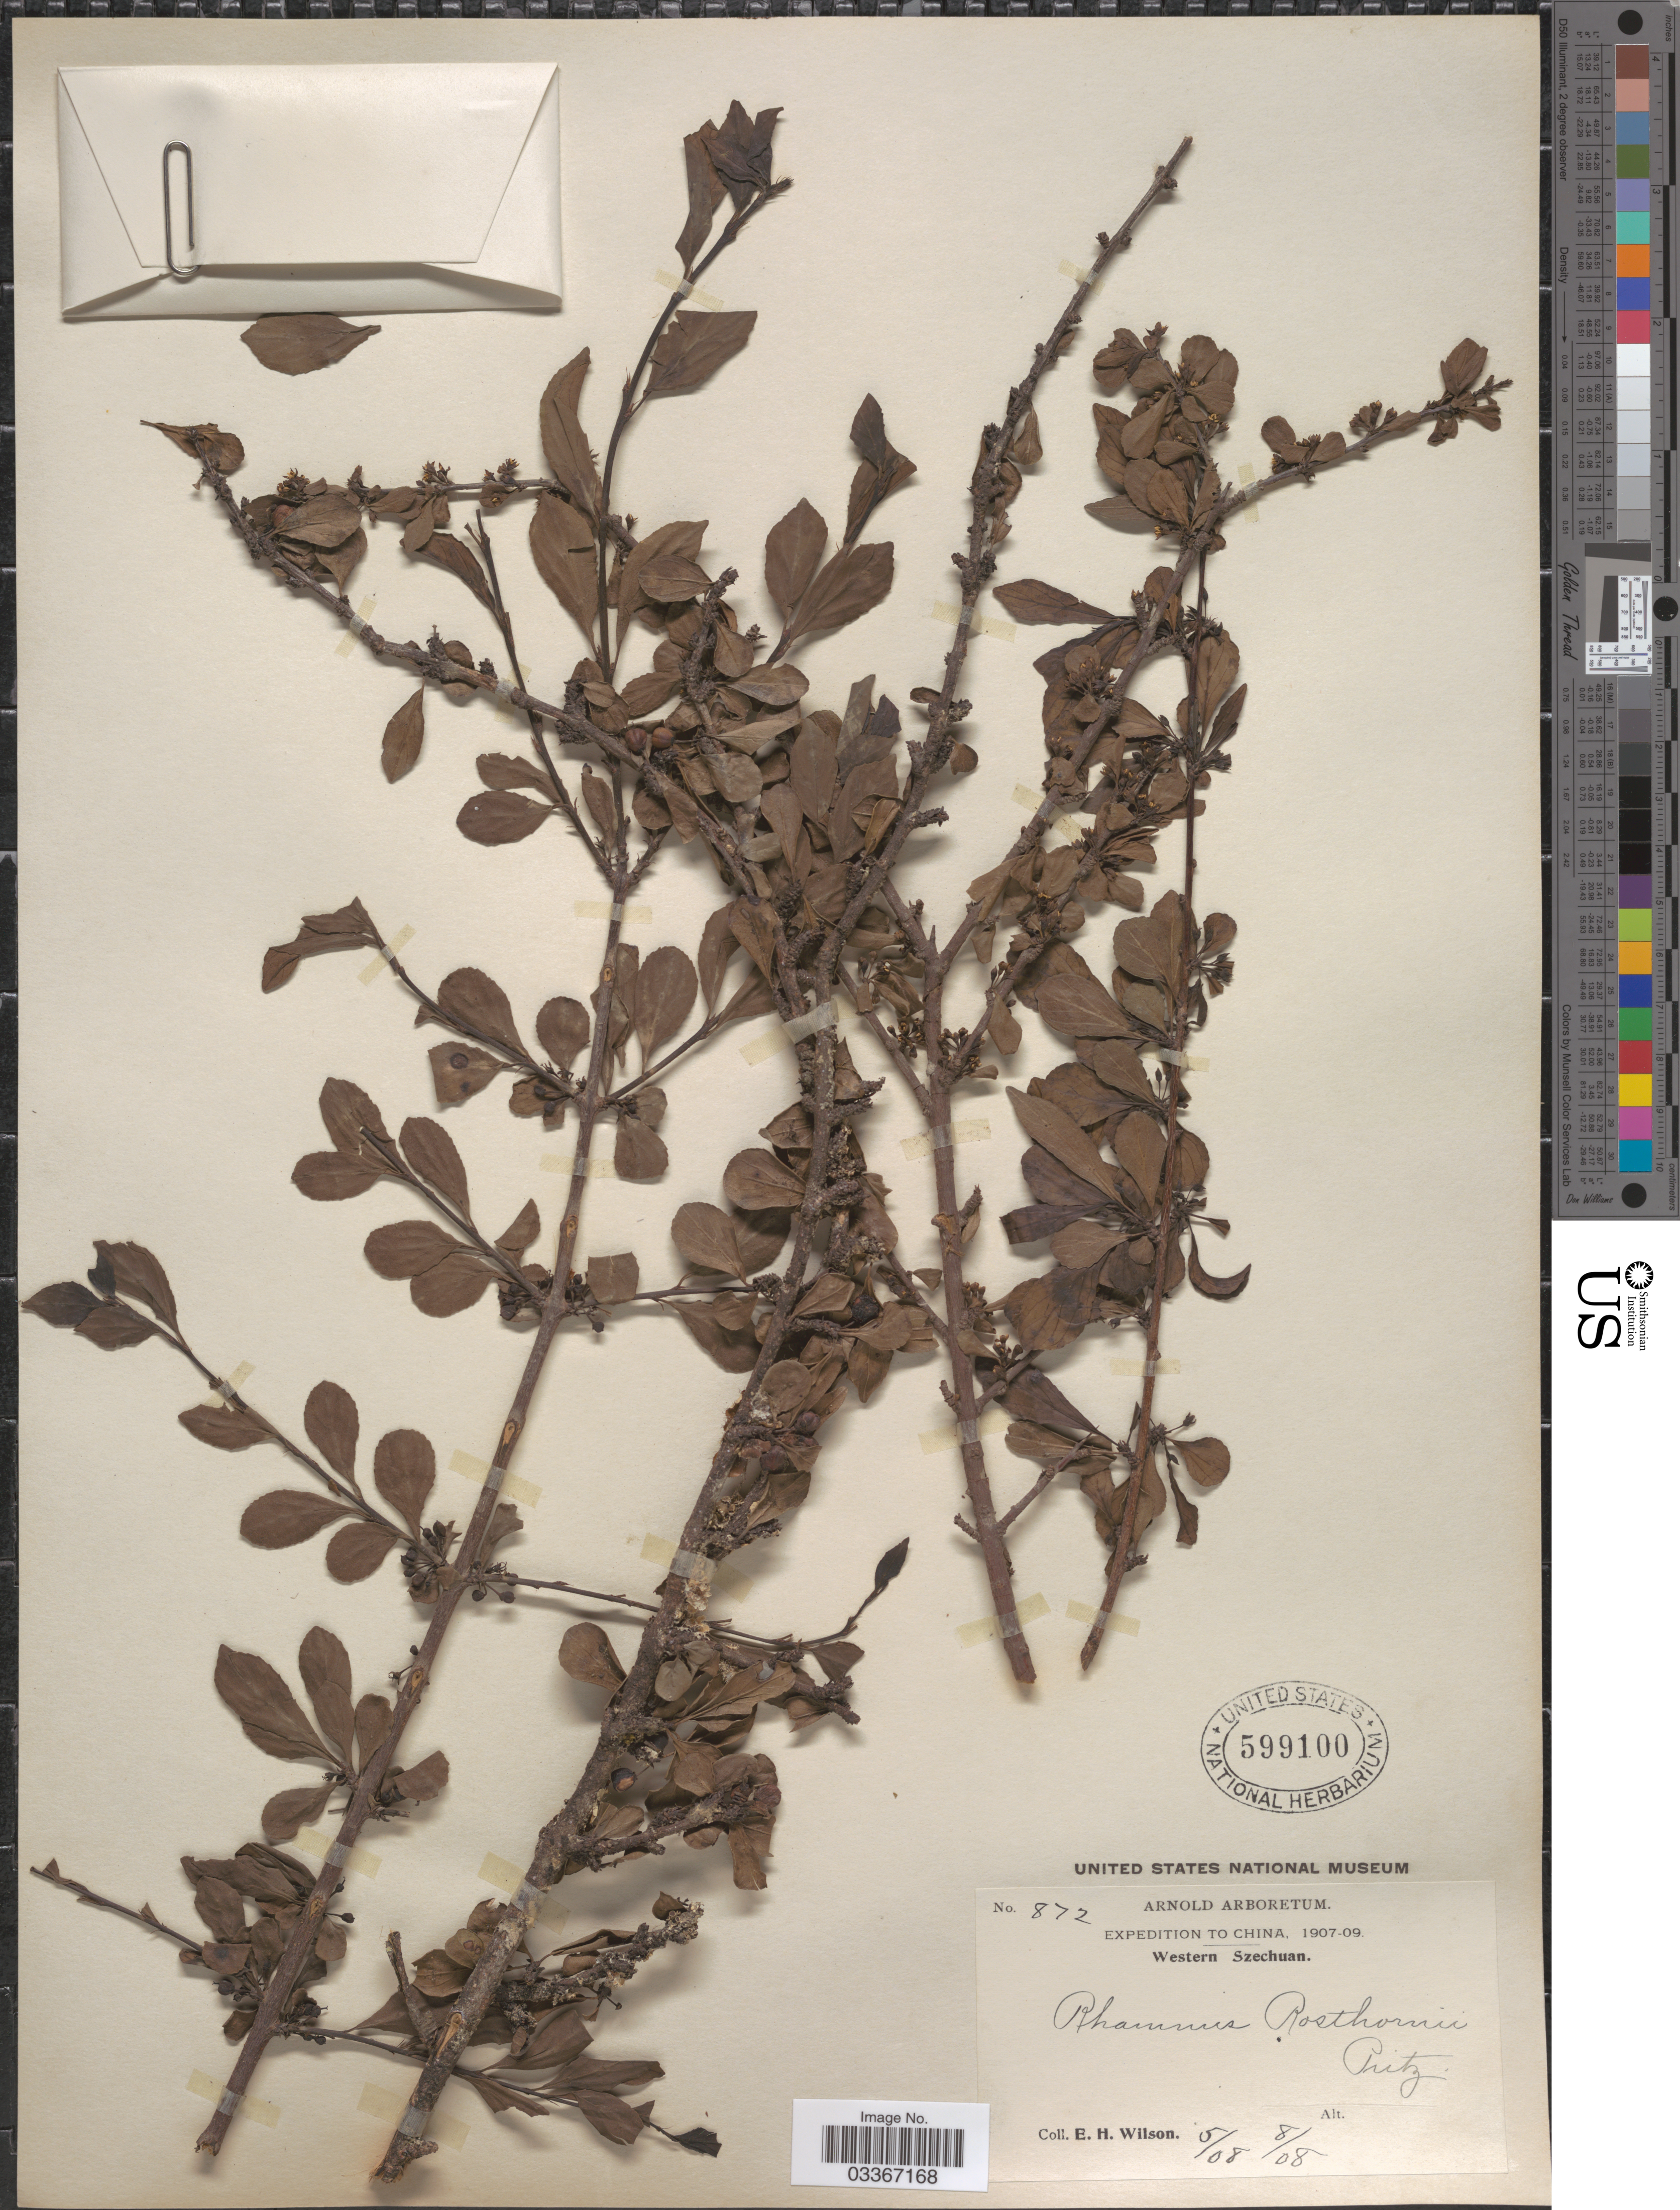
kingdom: Plantae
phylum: Tracheophyta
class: Magnoliopsida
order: Rosales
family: Rhamnaceae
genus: Rhamnus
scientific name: Rhamnus rosthornii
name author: E. Pritz.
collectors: E. Wilson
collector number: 872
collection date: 1908-05/1908-08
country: China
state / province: Sichuan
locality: Western Szechuan.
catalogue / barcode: US 599100